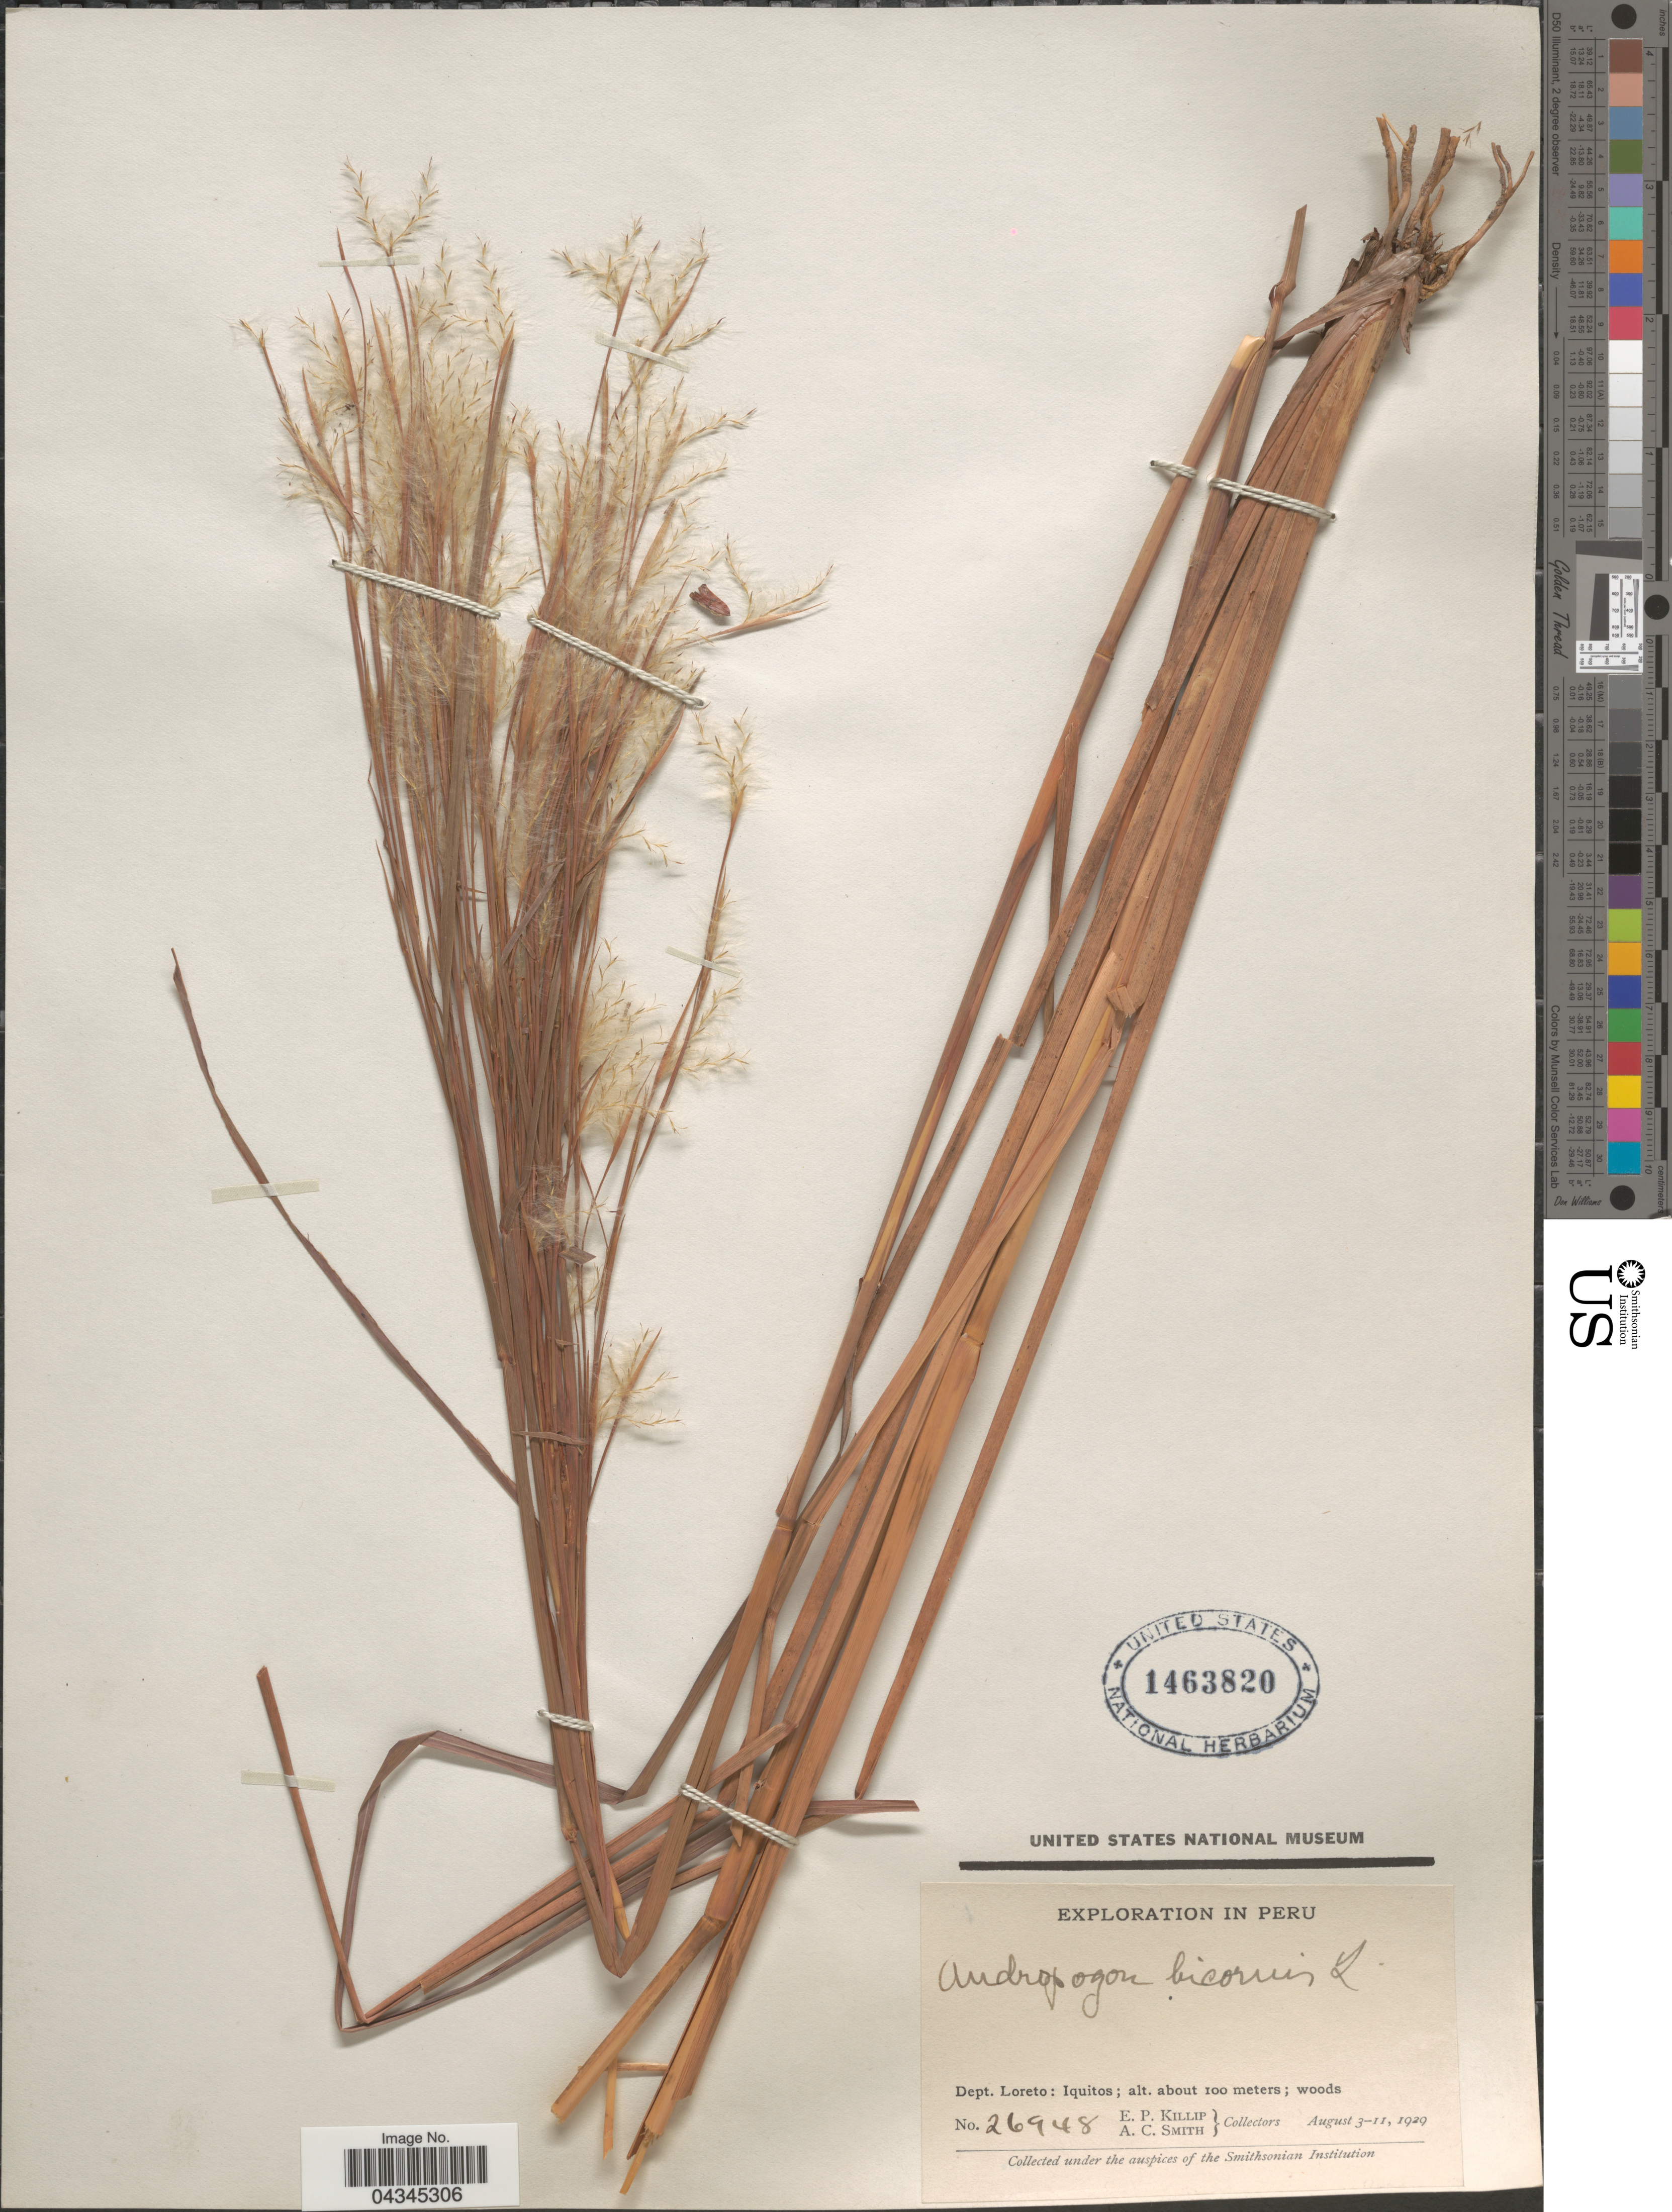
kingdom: Plantae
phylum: Tracheophyta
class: Liliopsida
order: Poales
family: Poaceae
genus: Andropogon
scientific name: Andropogon bicornis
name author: L.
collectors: E. P. Killip & A. C. Smith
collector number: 26948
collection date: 1929-08-03/1929-08-11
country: Peru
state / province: Loreto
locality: Exploration In Peru. Dept. Loreto: Iquitos.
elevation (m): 100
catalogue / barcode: US 1463820